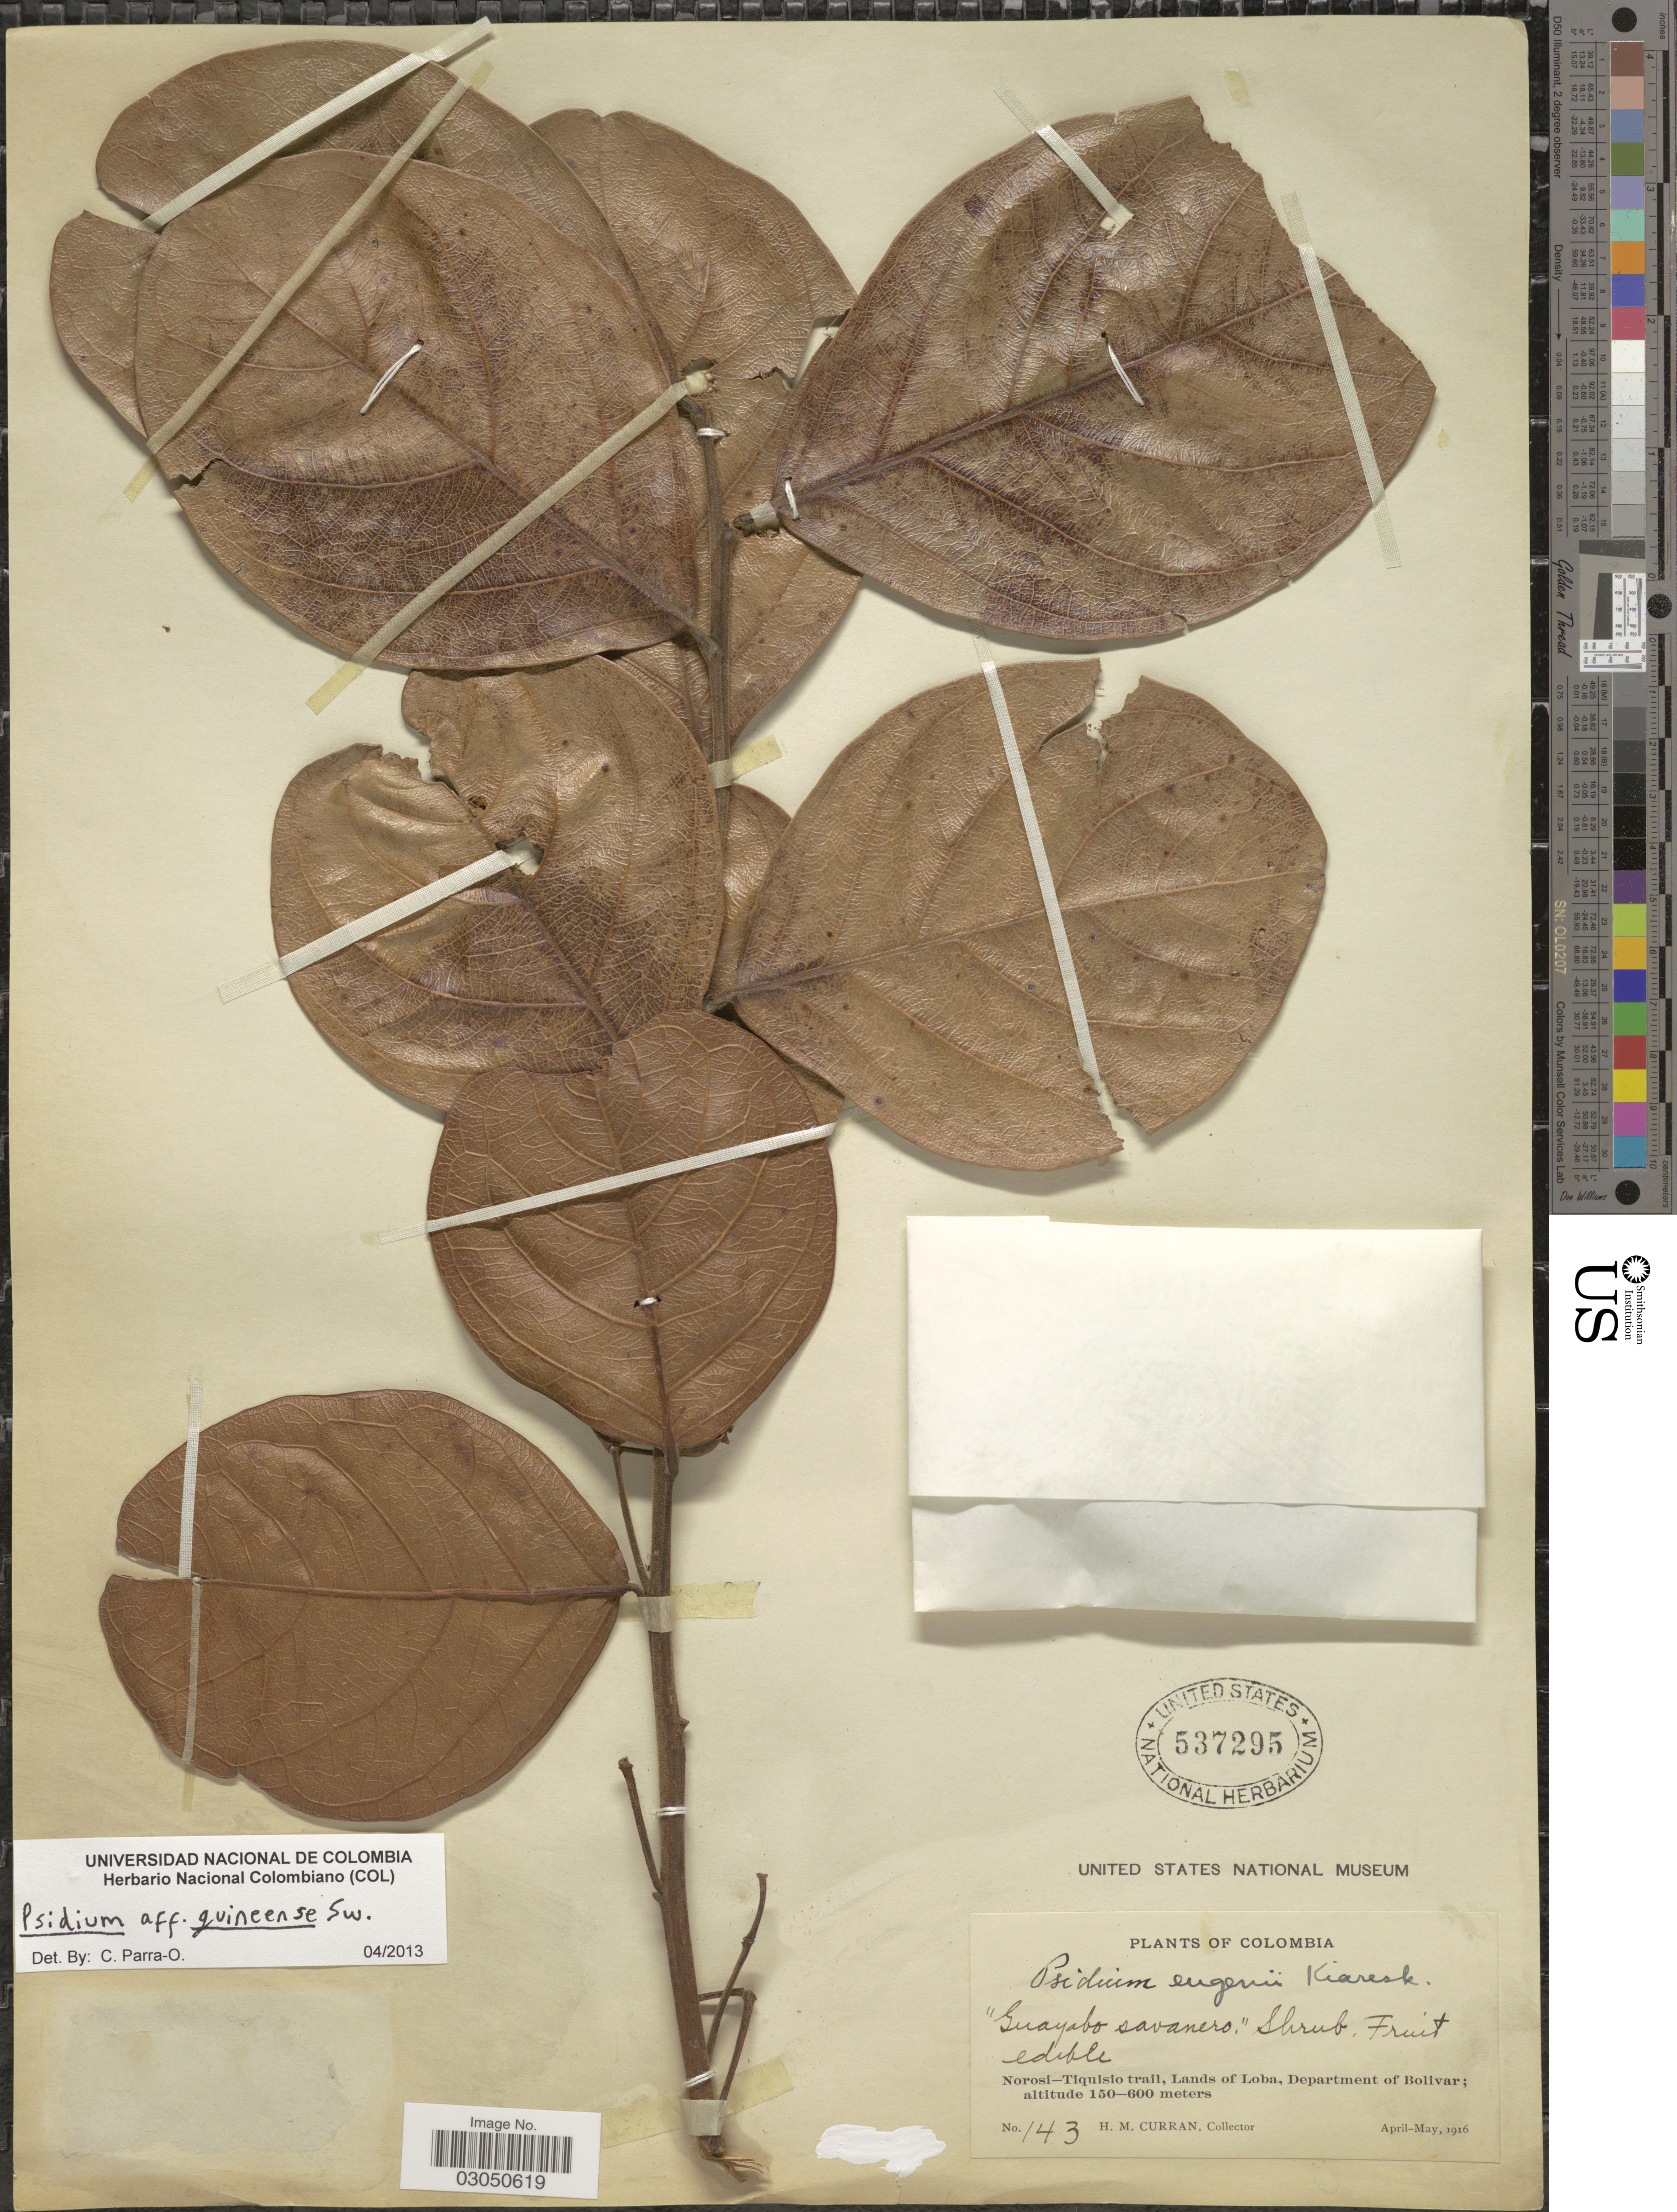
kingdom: Plantae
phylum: Tracheophyta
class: Magnoliopsida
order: Myrtales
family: Myrtaceae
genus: Psidium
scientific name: Psidium guineense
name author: Sw.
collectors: H. M. Curran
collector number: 143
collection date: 1916-04/1916-05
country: Colombia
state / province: Bolívar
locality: Norosi-Tiquisio trail, Lands of Loba, Department of Bolivar.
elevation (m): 150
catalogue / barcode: US 537295